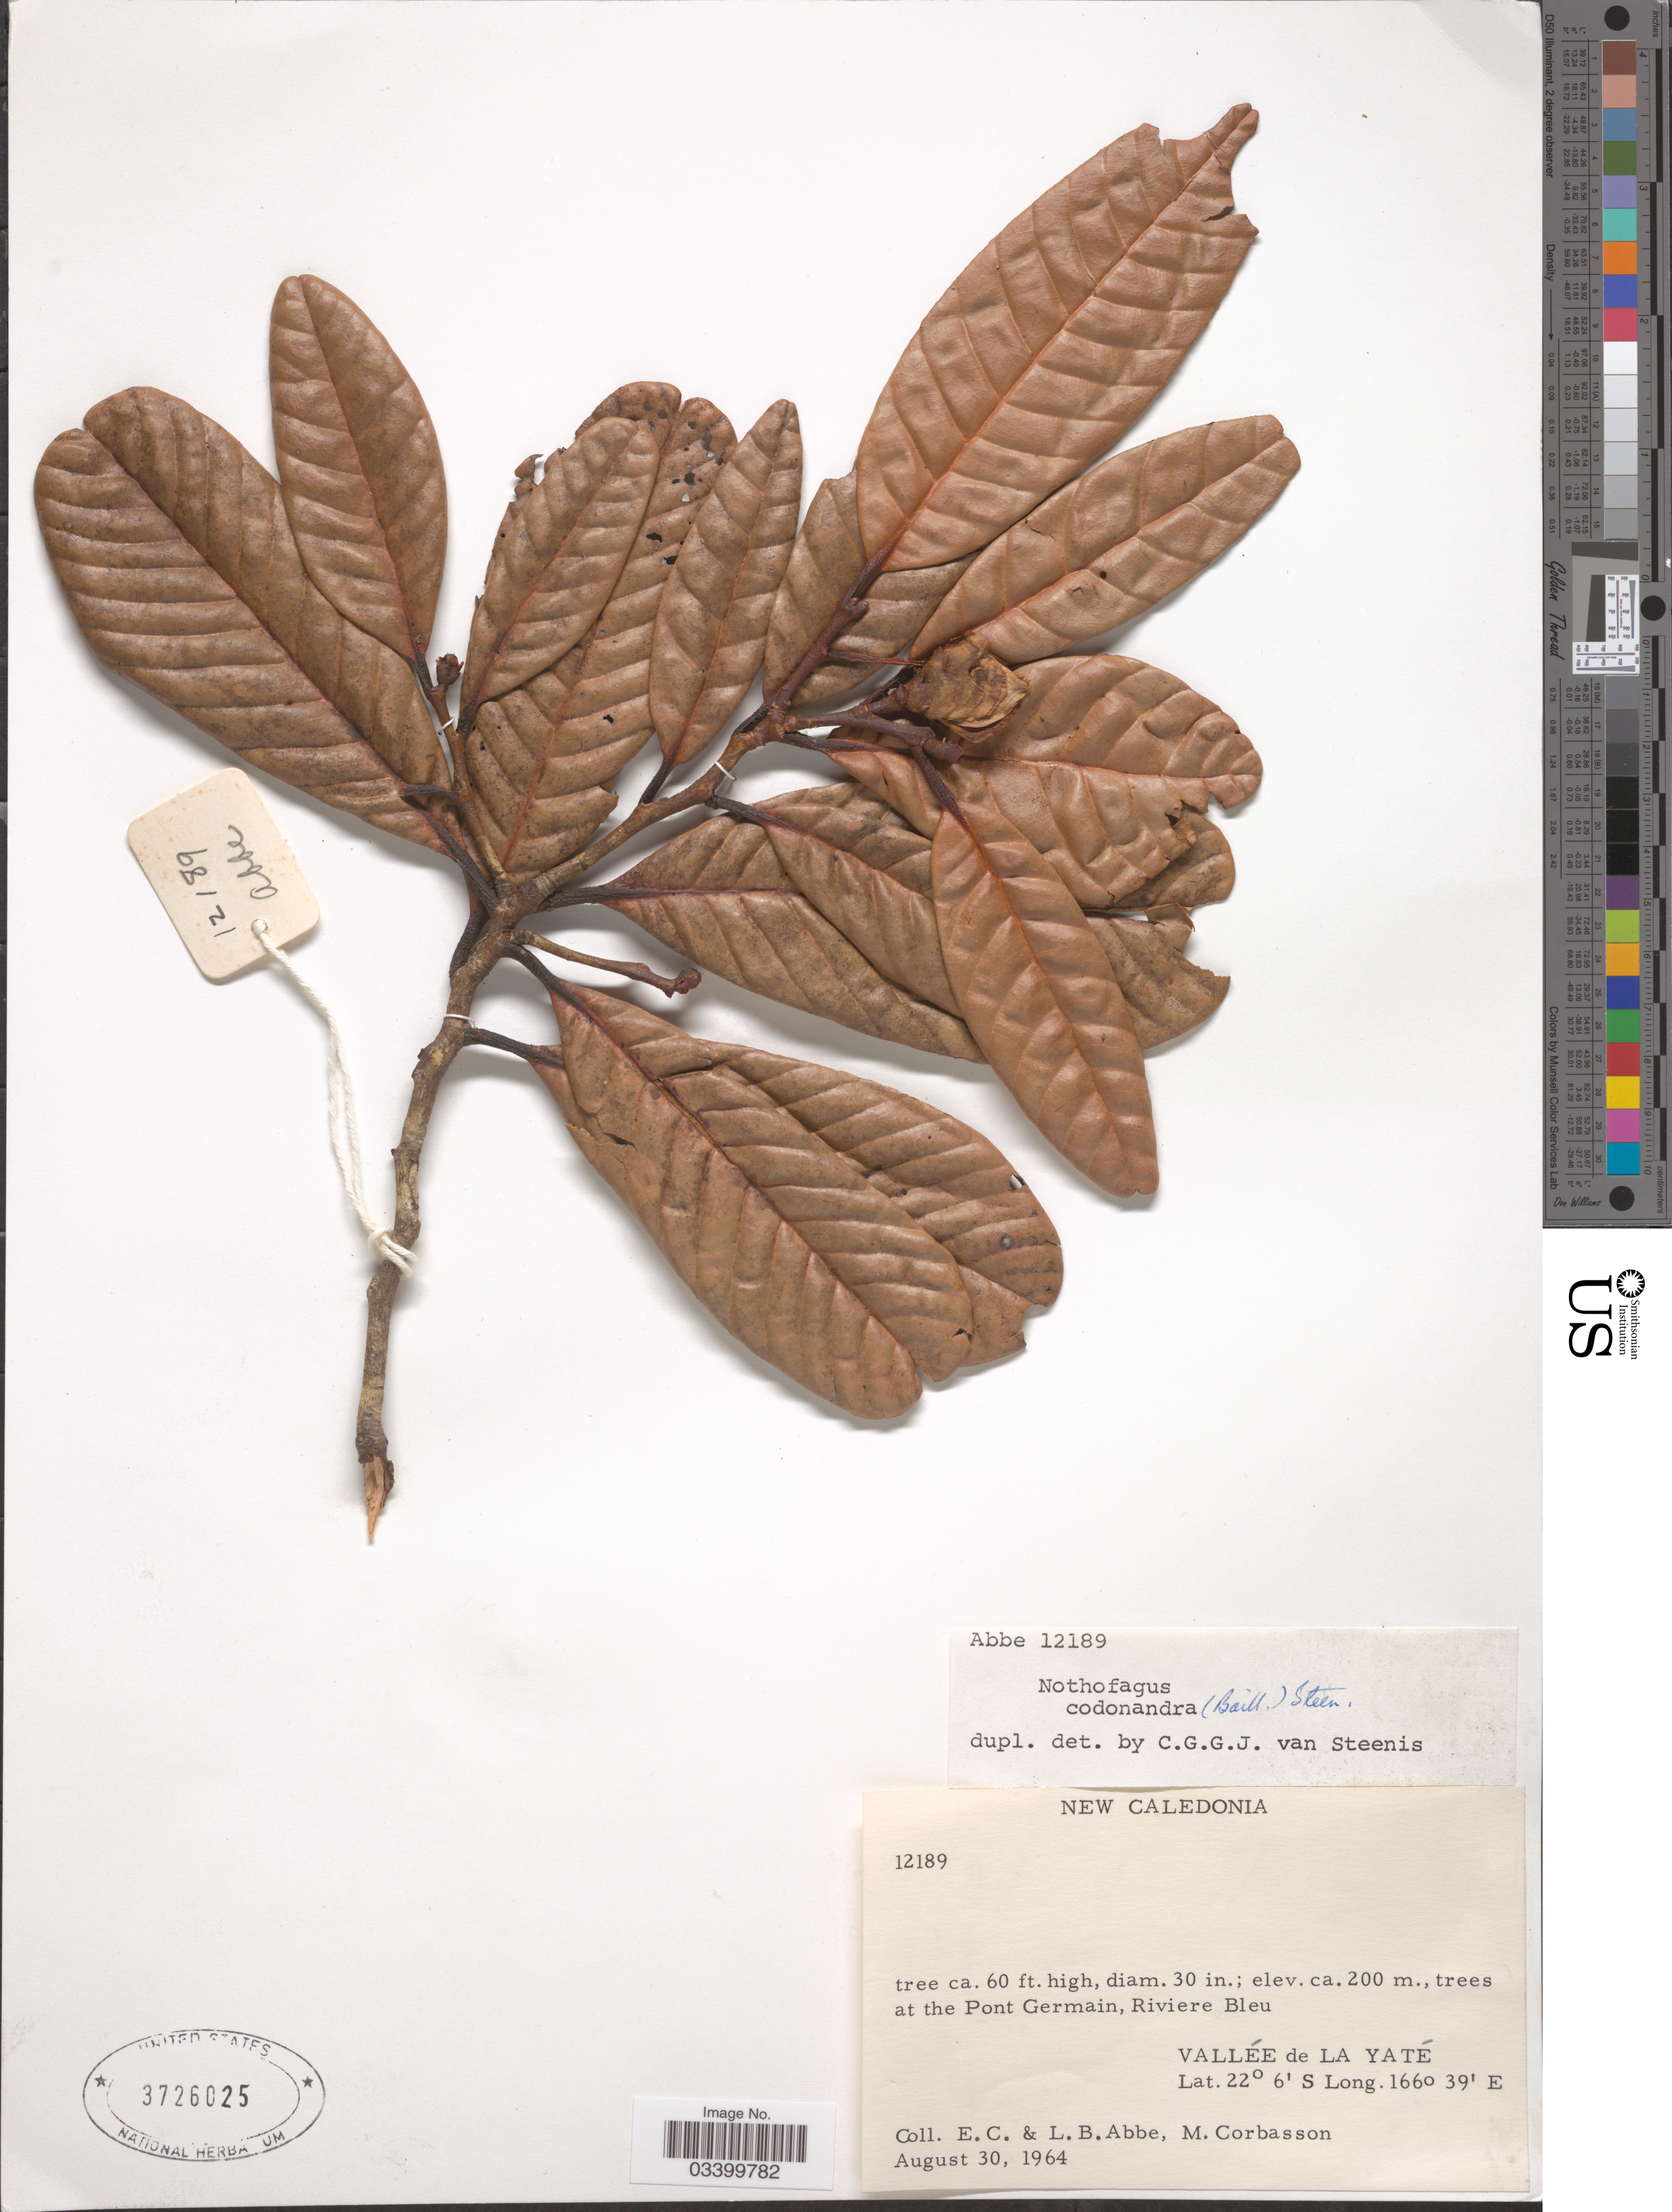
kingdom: Plantae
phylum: Tracheophyta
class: Magnoliopsida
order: Fagales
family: Nothofagaceae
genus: Nothofagus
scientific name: Nothofagus codonandra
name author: (Baill.) Steenis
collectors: E. C. Abbe, L. B. Abbe & M. Corbasson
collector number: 12189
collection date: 1964-08-30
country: New Caledonia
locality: At the Pont Germain, Riviere Bleu. Vallée de La Yaté.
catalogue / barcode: US 3726025